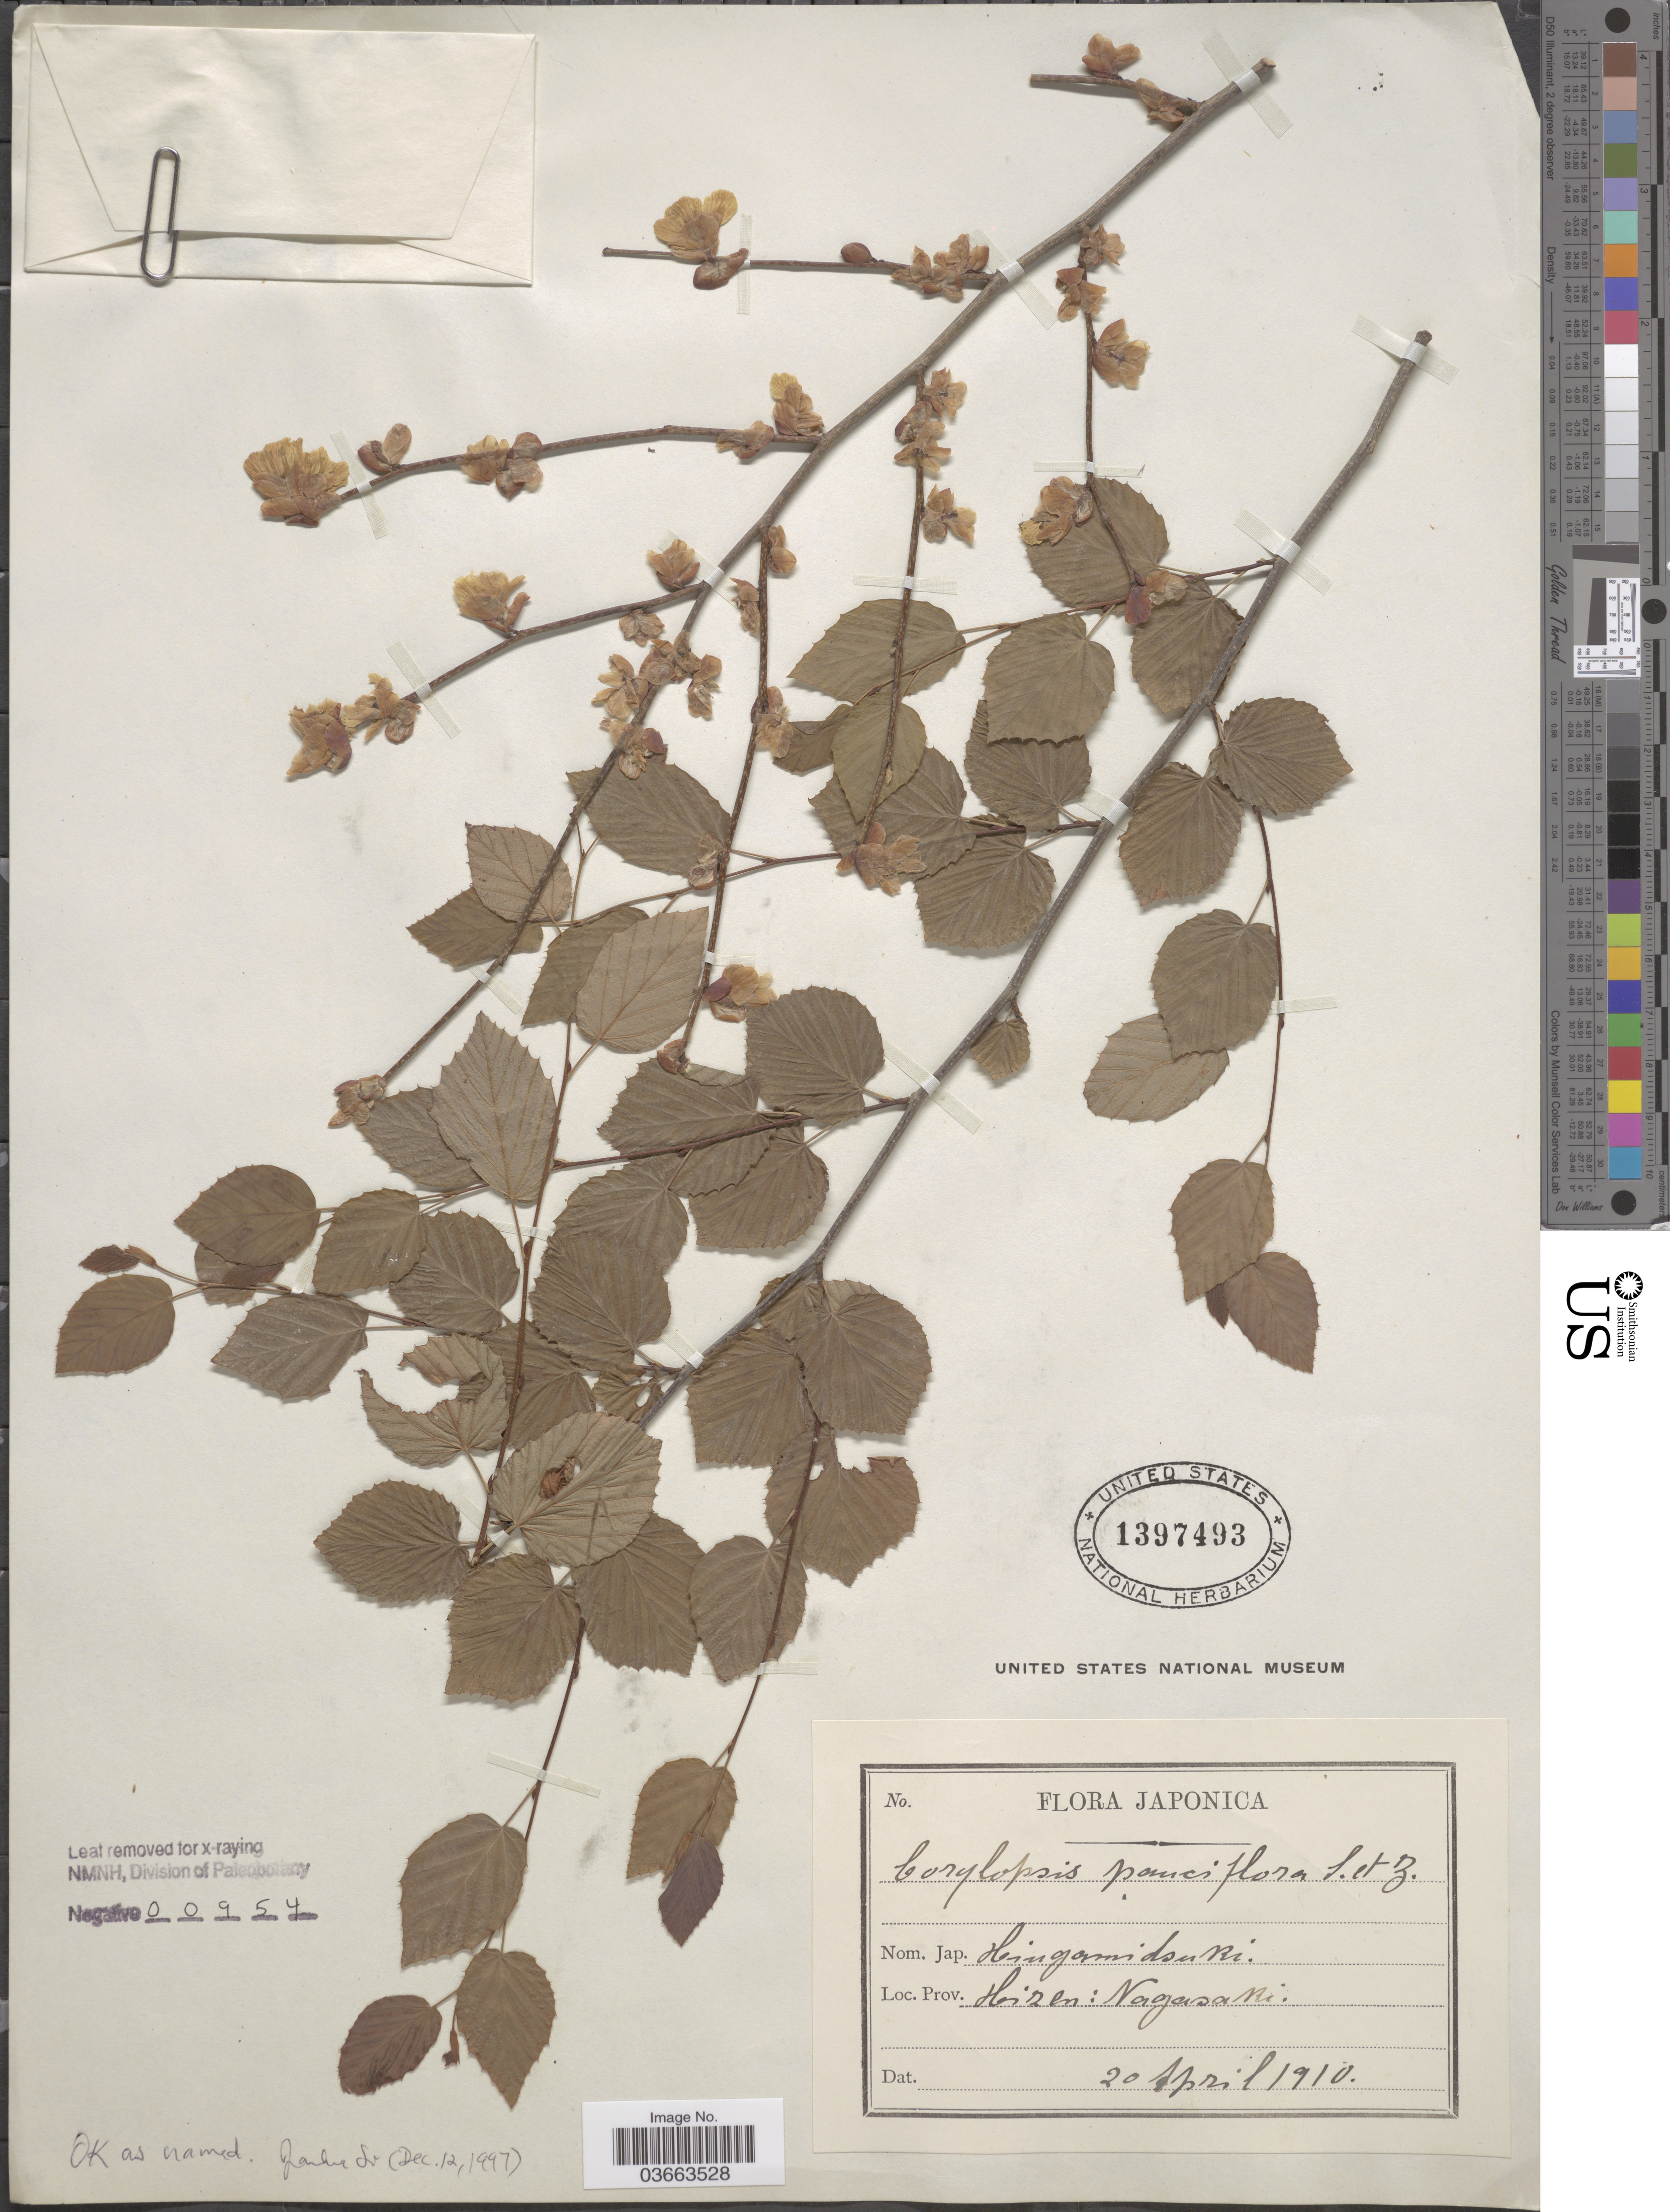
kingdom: Plantae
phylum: Tracheophyta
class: Magnoliopsida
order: Saxifragales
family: Hamamelidaceae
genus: Corylopsis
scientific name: Corylopsis pauciflora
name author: Siebold & Zucc.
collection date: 1910-04-20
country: Japan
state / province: Nagasaki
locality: Prov. Hizen: Nagasaki.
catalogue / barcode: US 1397493